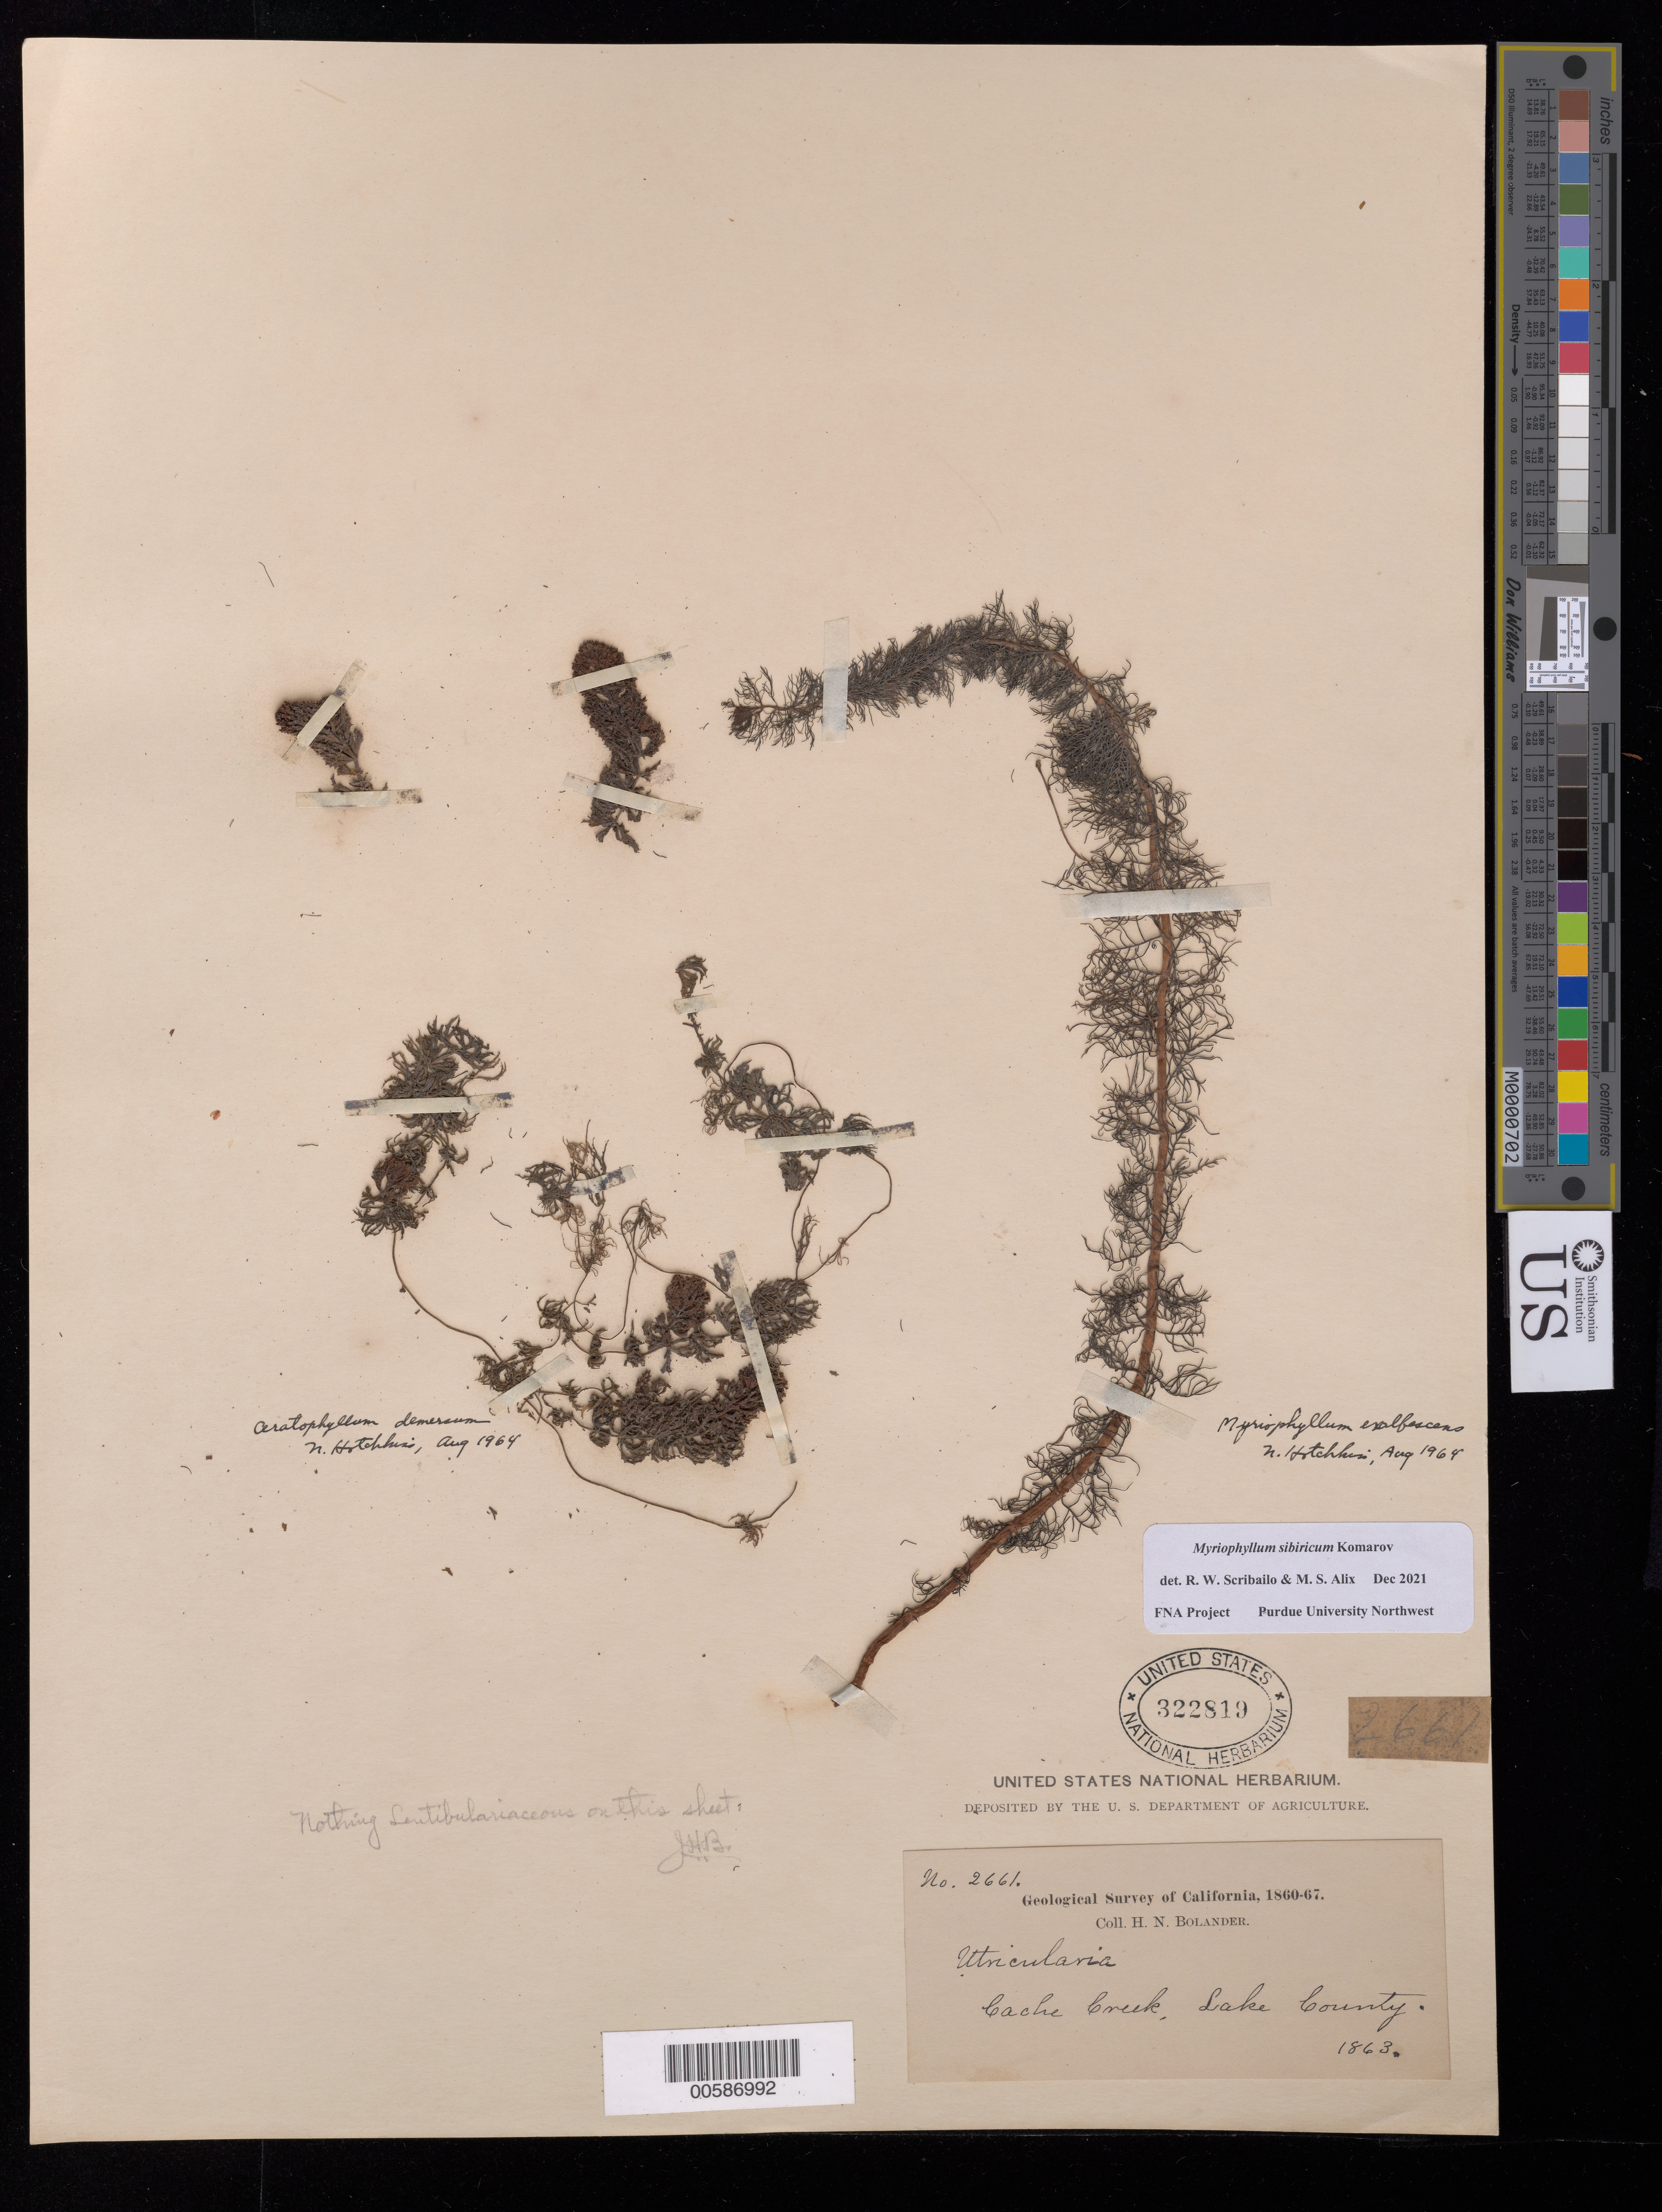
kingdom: Plantae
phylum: Tracheophyta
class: Magnoliopsida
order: Saxifragales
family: Haloragaceae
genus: Myriophyllum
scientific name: Myriophyllum sibiricum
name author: Kom.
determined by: Scribailo, R. W.; Alix, M. S.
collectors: H. Bolander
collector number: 2661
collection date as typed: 1863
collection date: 1863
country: United States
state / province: California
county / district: Lake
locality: Cache Creek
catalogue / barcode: US 322819